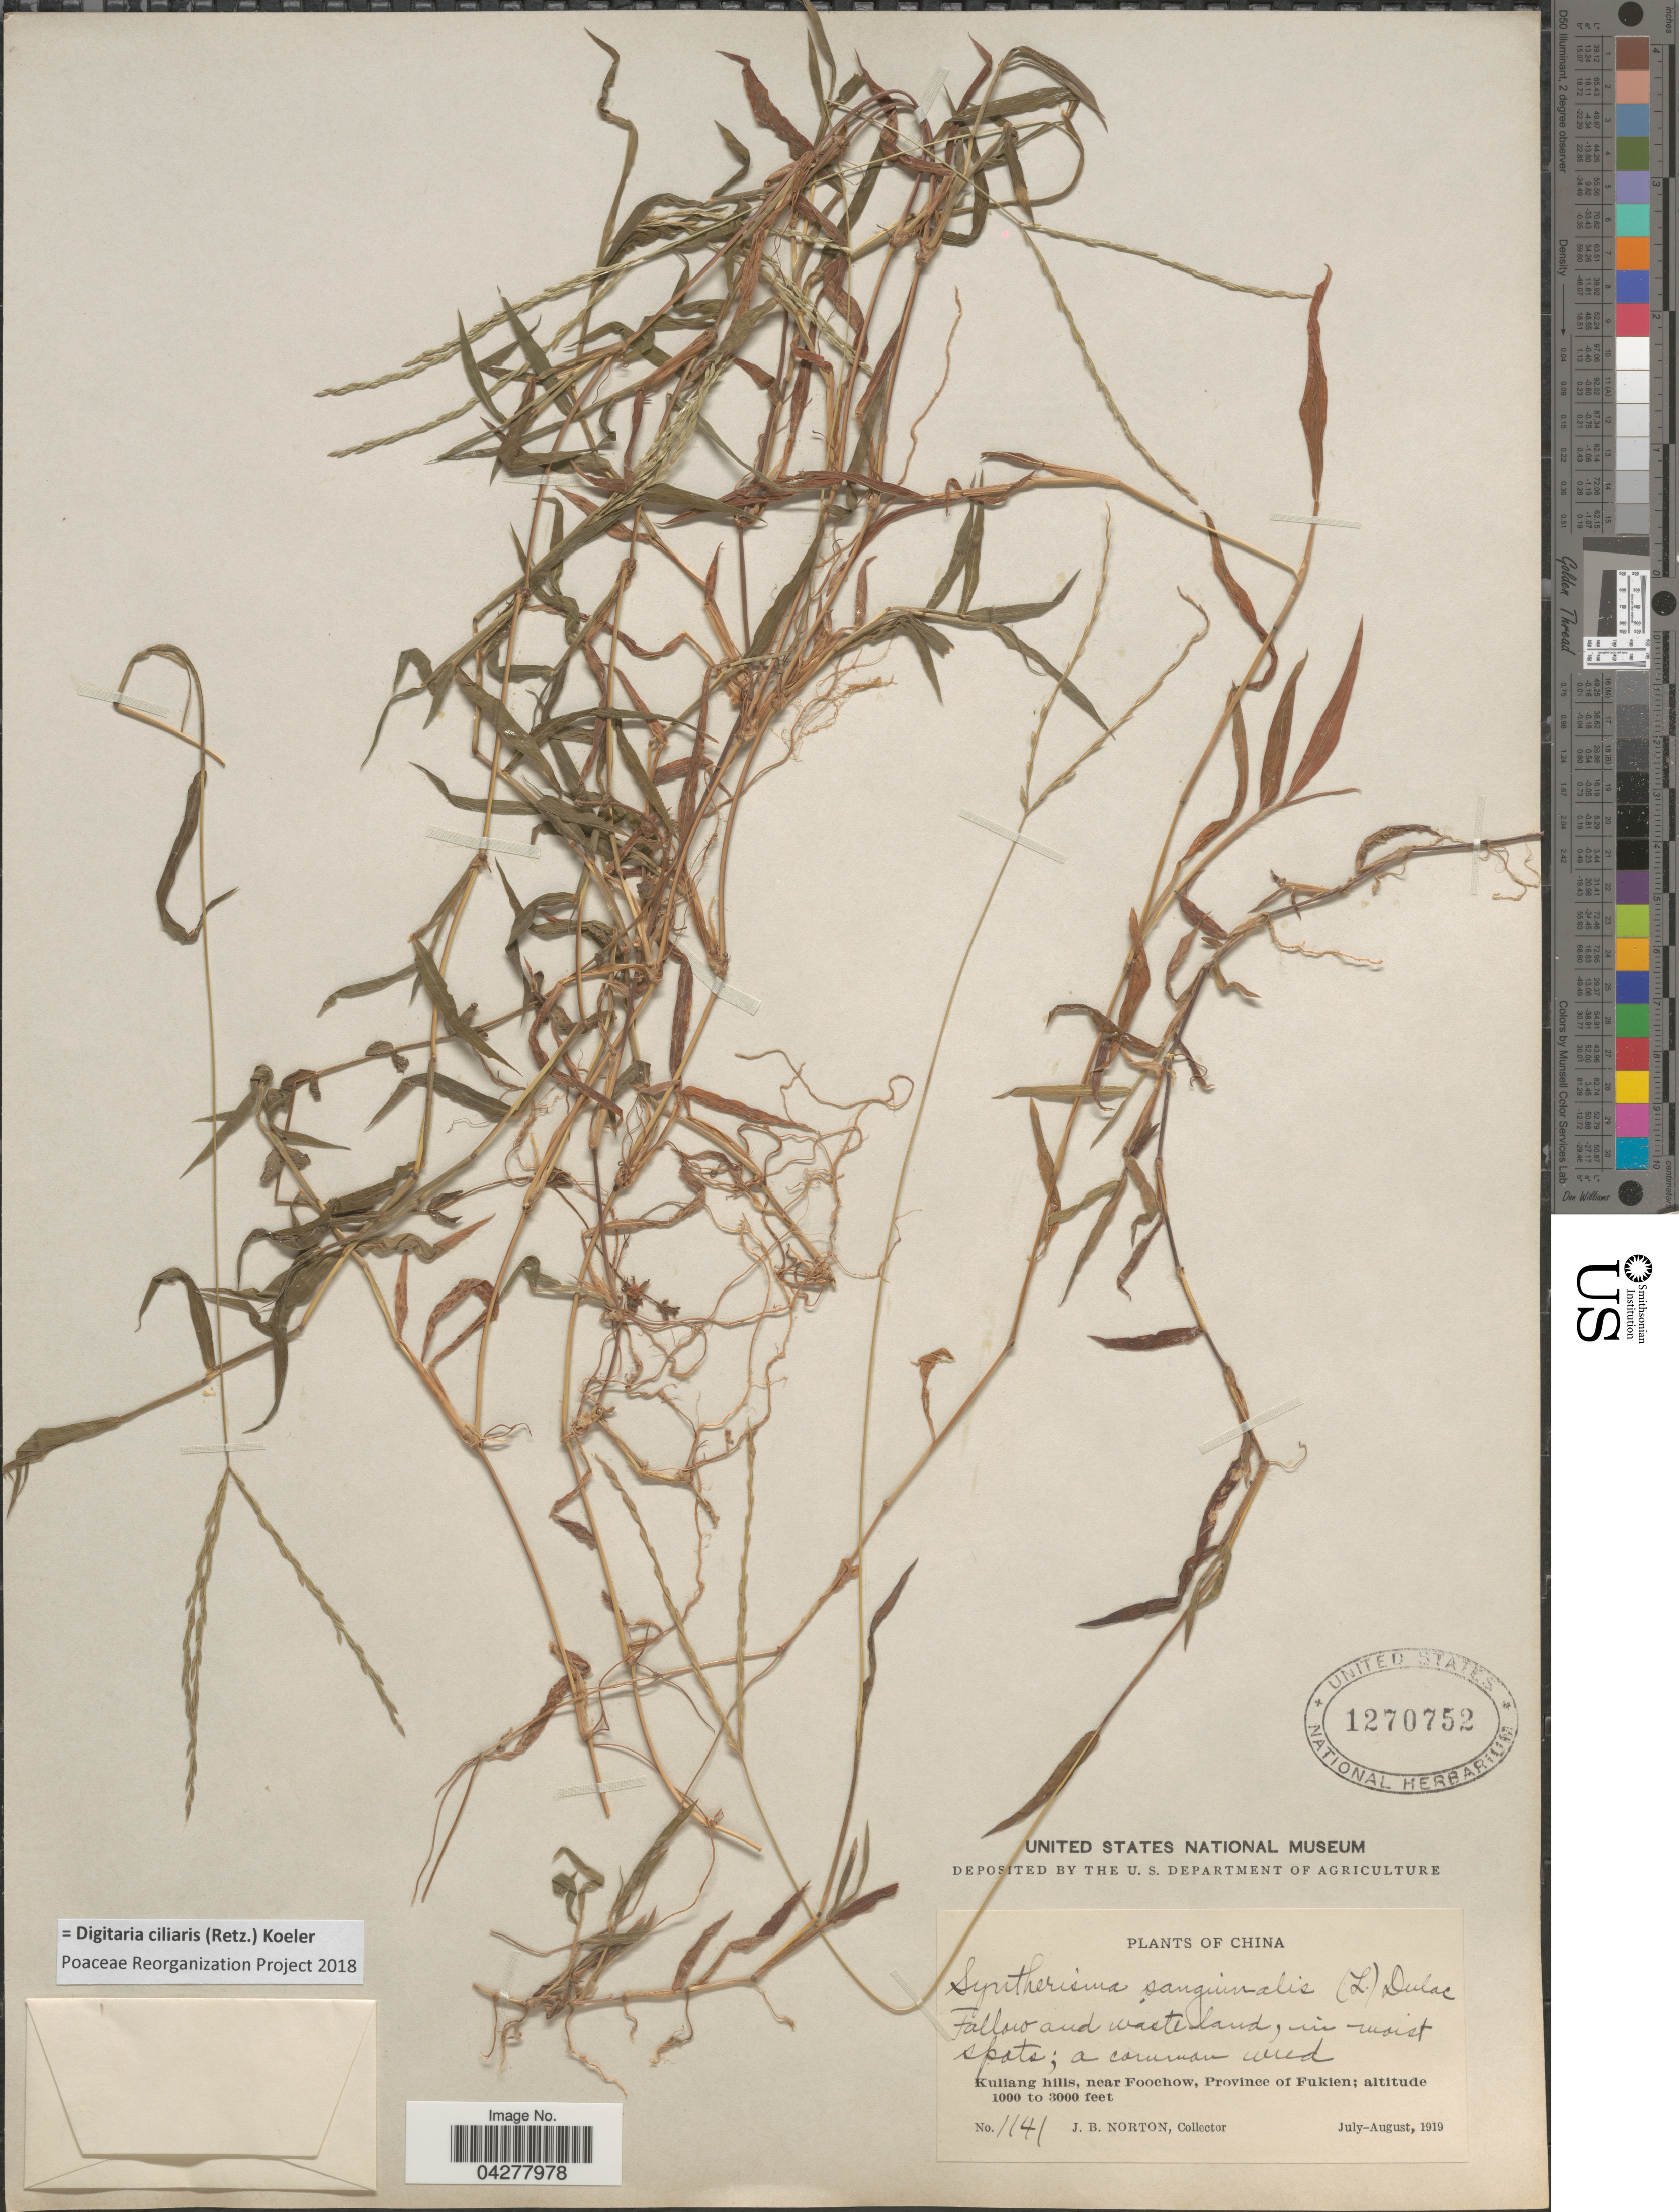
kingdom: Plantae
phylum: Tracheophyta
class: Liliopsida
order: Poales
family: Poaceae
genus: Digitaria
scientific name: Digitaria ciliaris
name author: (Retz.) Koeler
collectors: J. B. Norton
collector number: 1141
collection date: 1919-07/1919-08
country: China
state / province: Fujian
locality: Fallow and waste land, in moist spots; a common weed. Kuliang Hills, neaar Foochow, Province of Fukien.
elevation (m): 305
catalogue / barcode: US 1270752